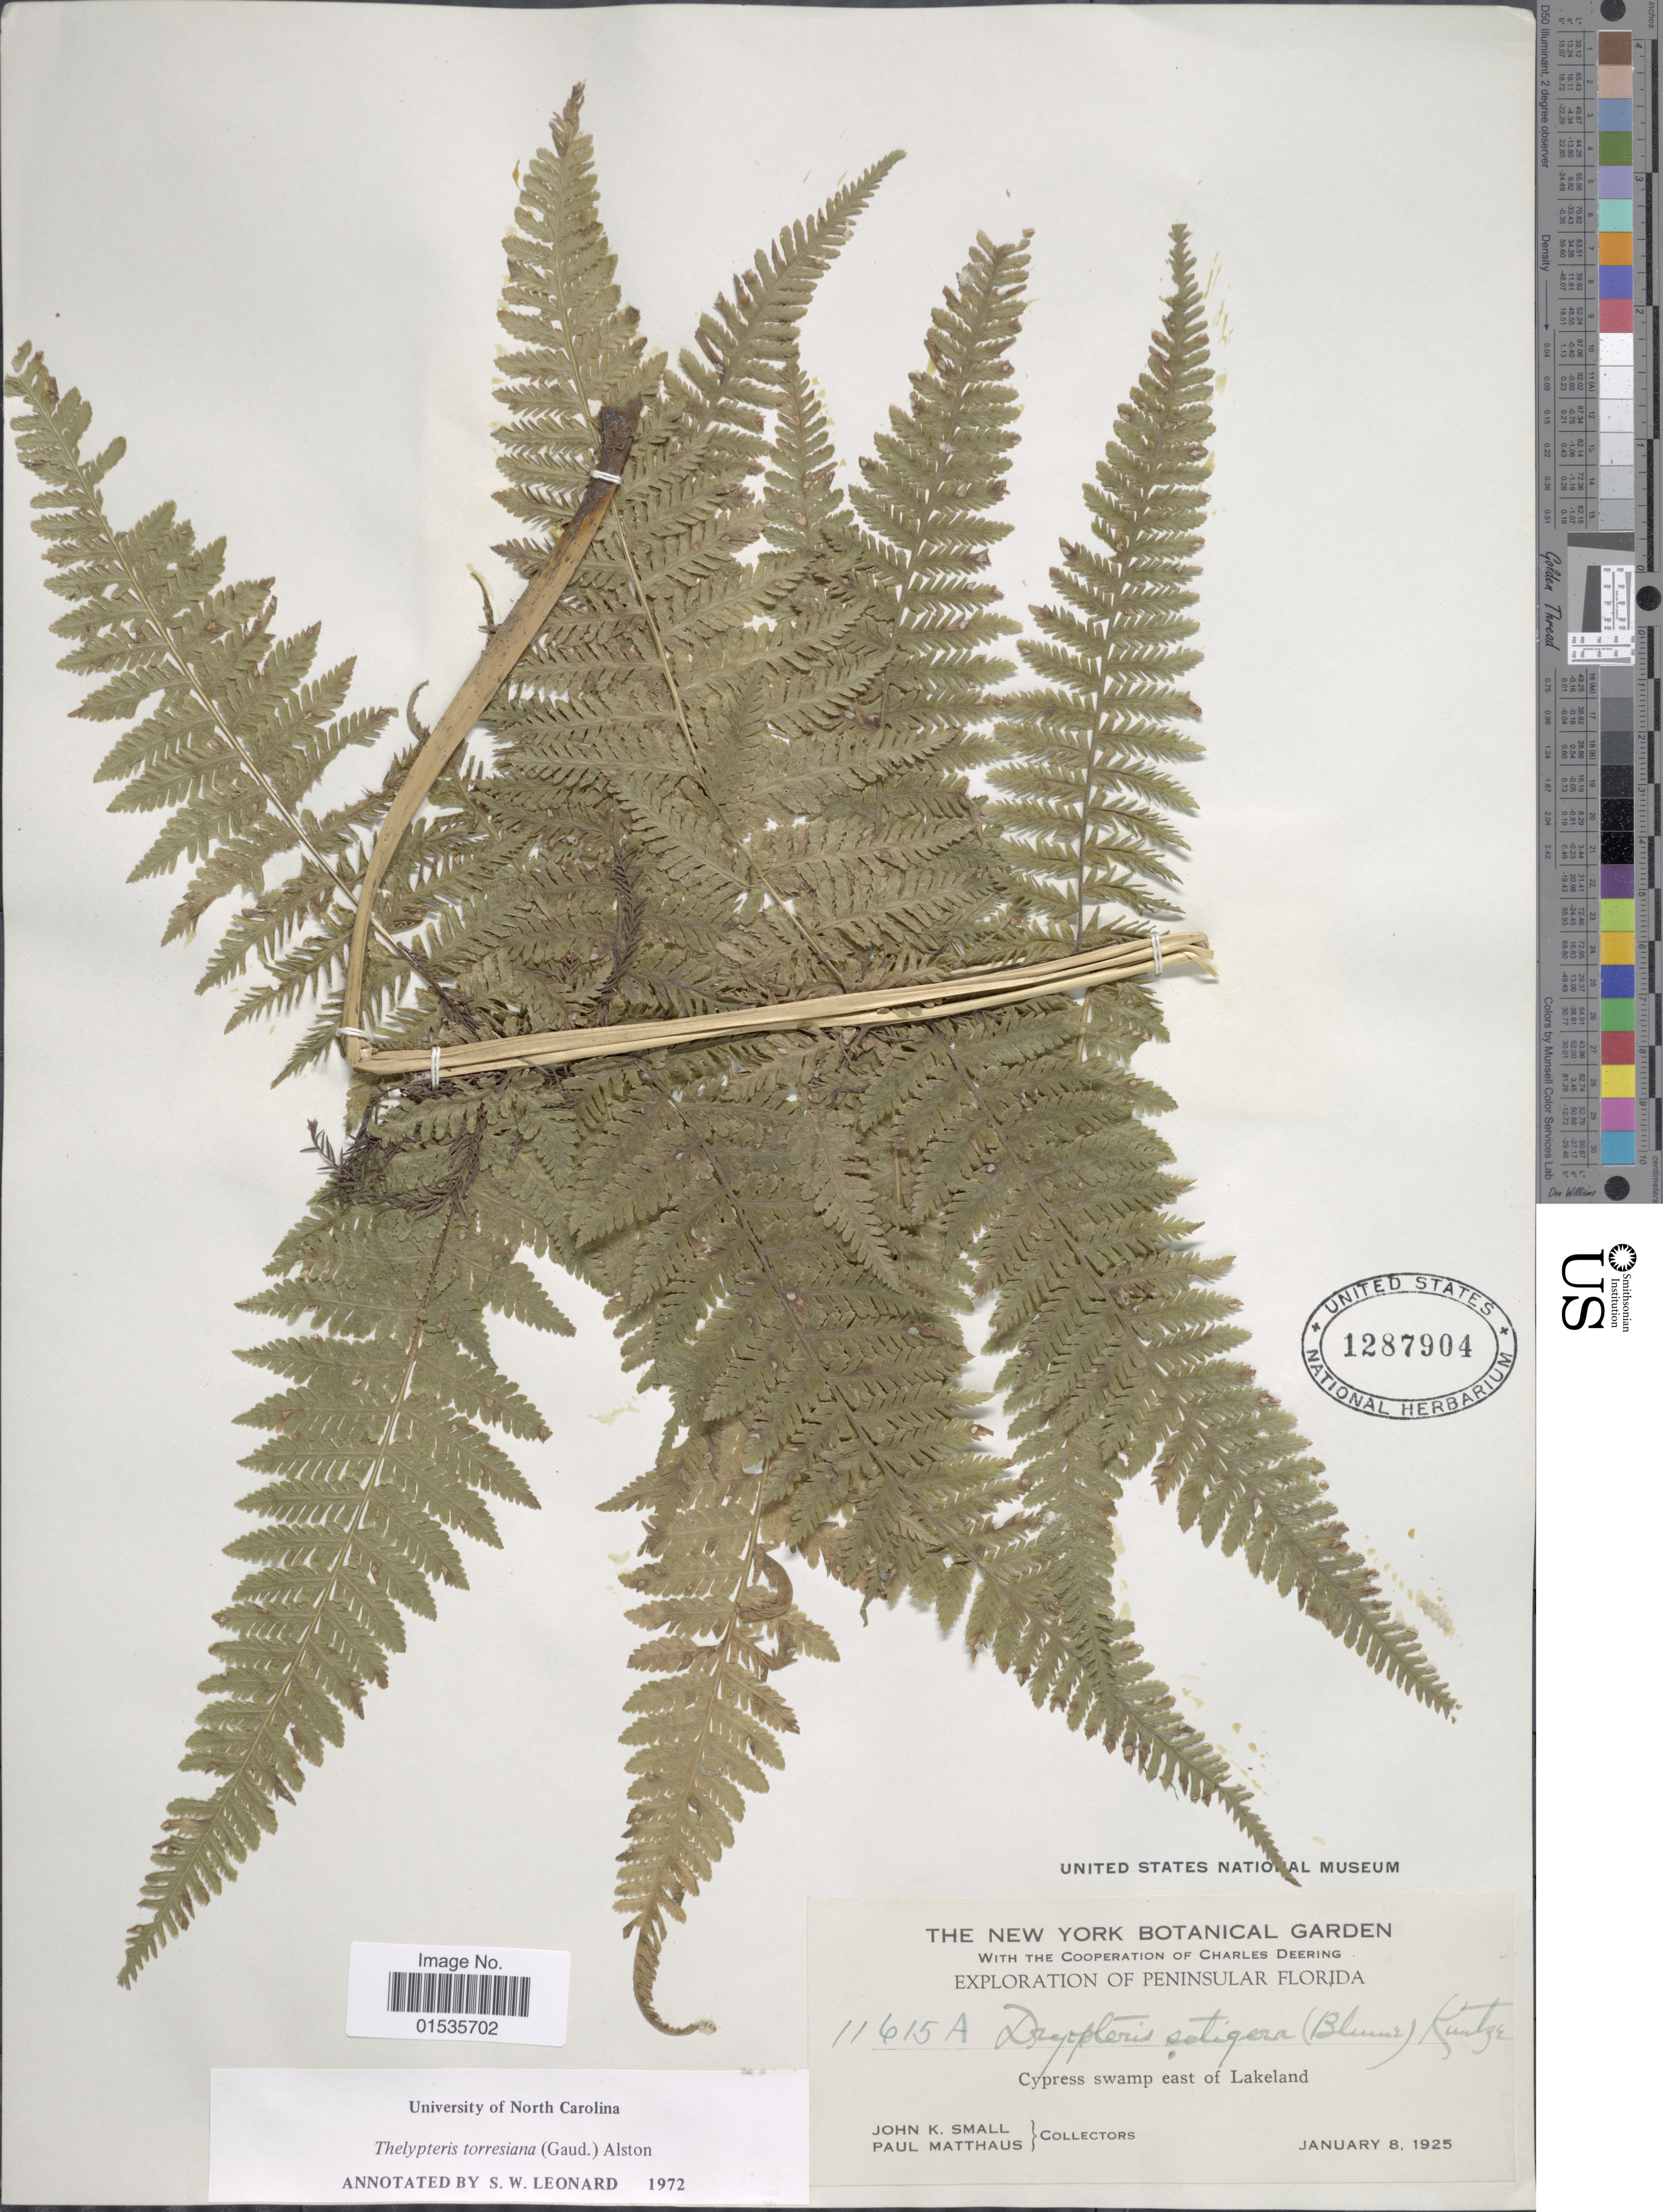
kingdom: Plantae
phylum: Tracheophyta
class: Polypodiopsida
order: Polypodiales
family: Thelypteridaceae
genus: Macrothelypteris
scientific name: Macrothelypteris torresiana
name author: (Gaudich.) Ching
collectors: J. K. Small & P. Matthaus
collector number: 11615A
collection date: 1925-01-08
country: United States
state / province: Florida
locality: Peninsular Florida, Cypress swamp east of Lakeland.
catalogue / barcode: US 1287904